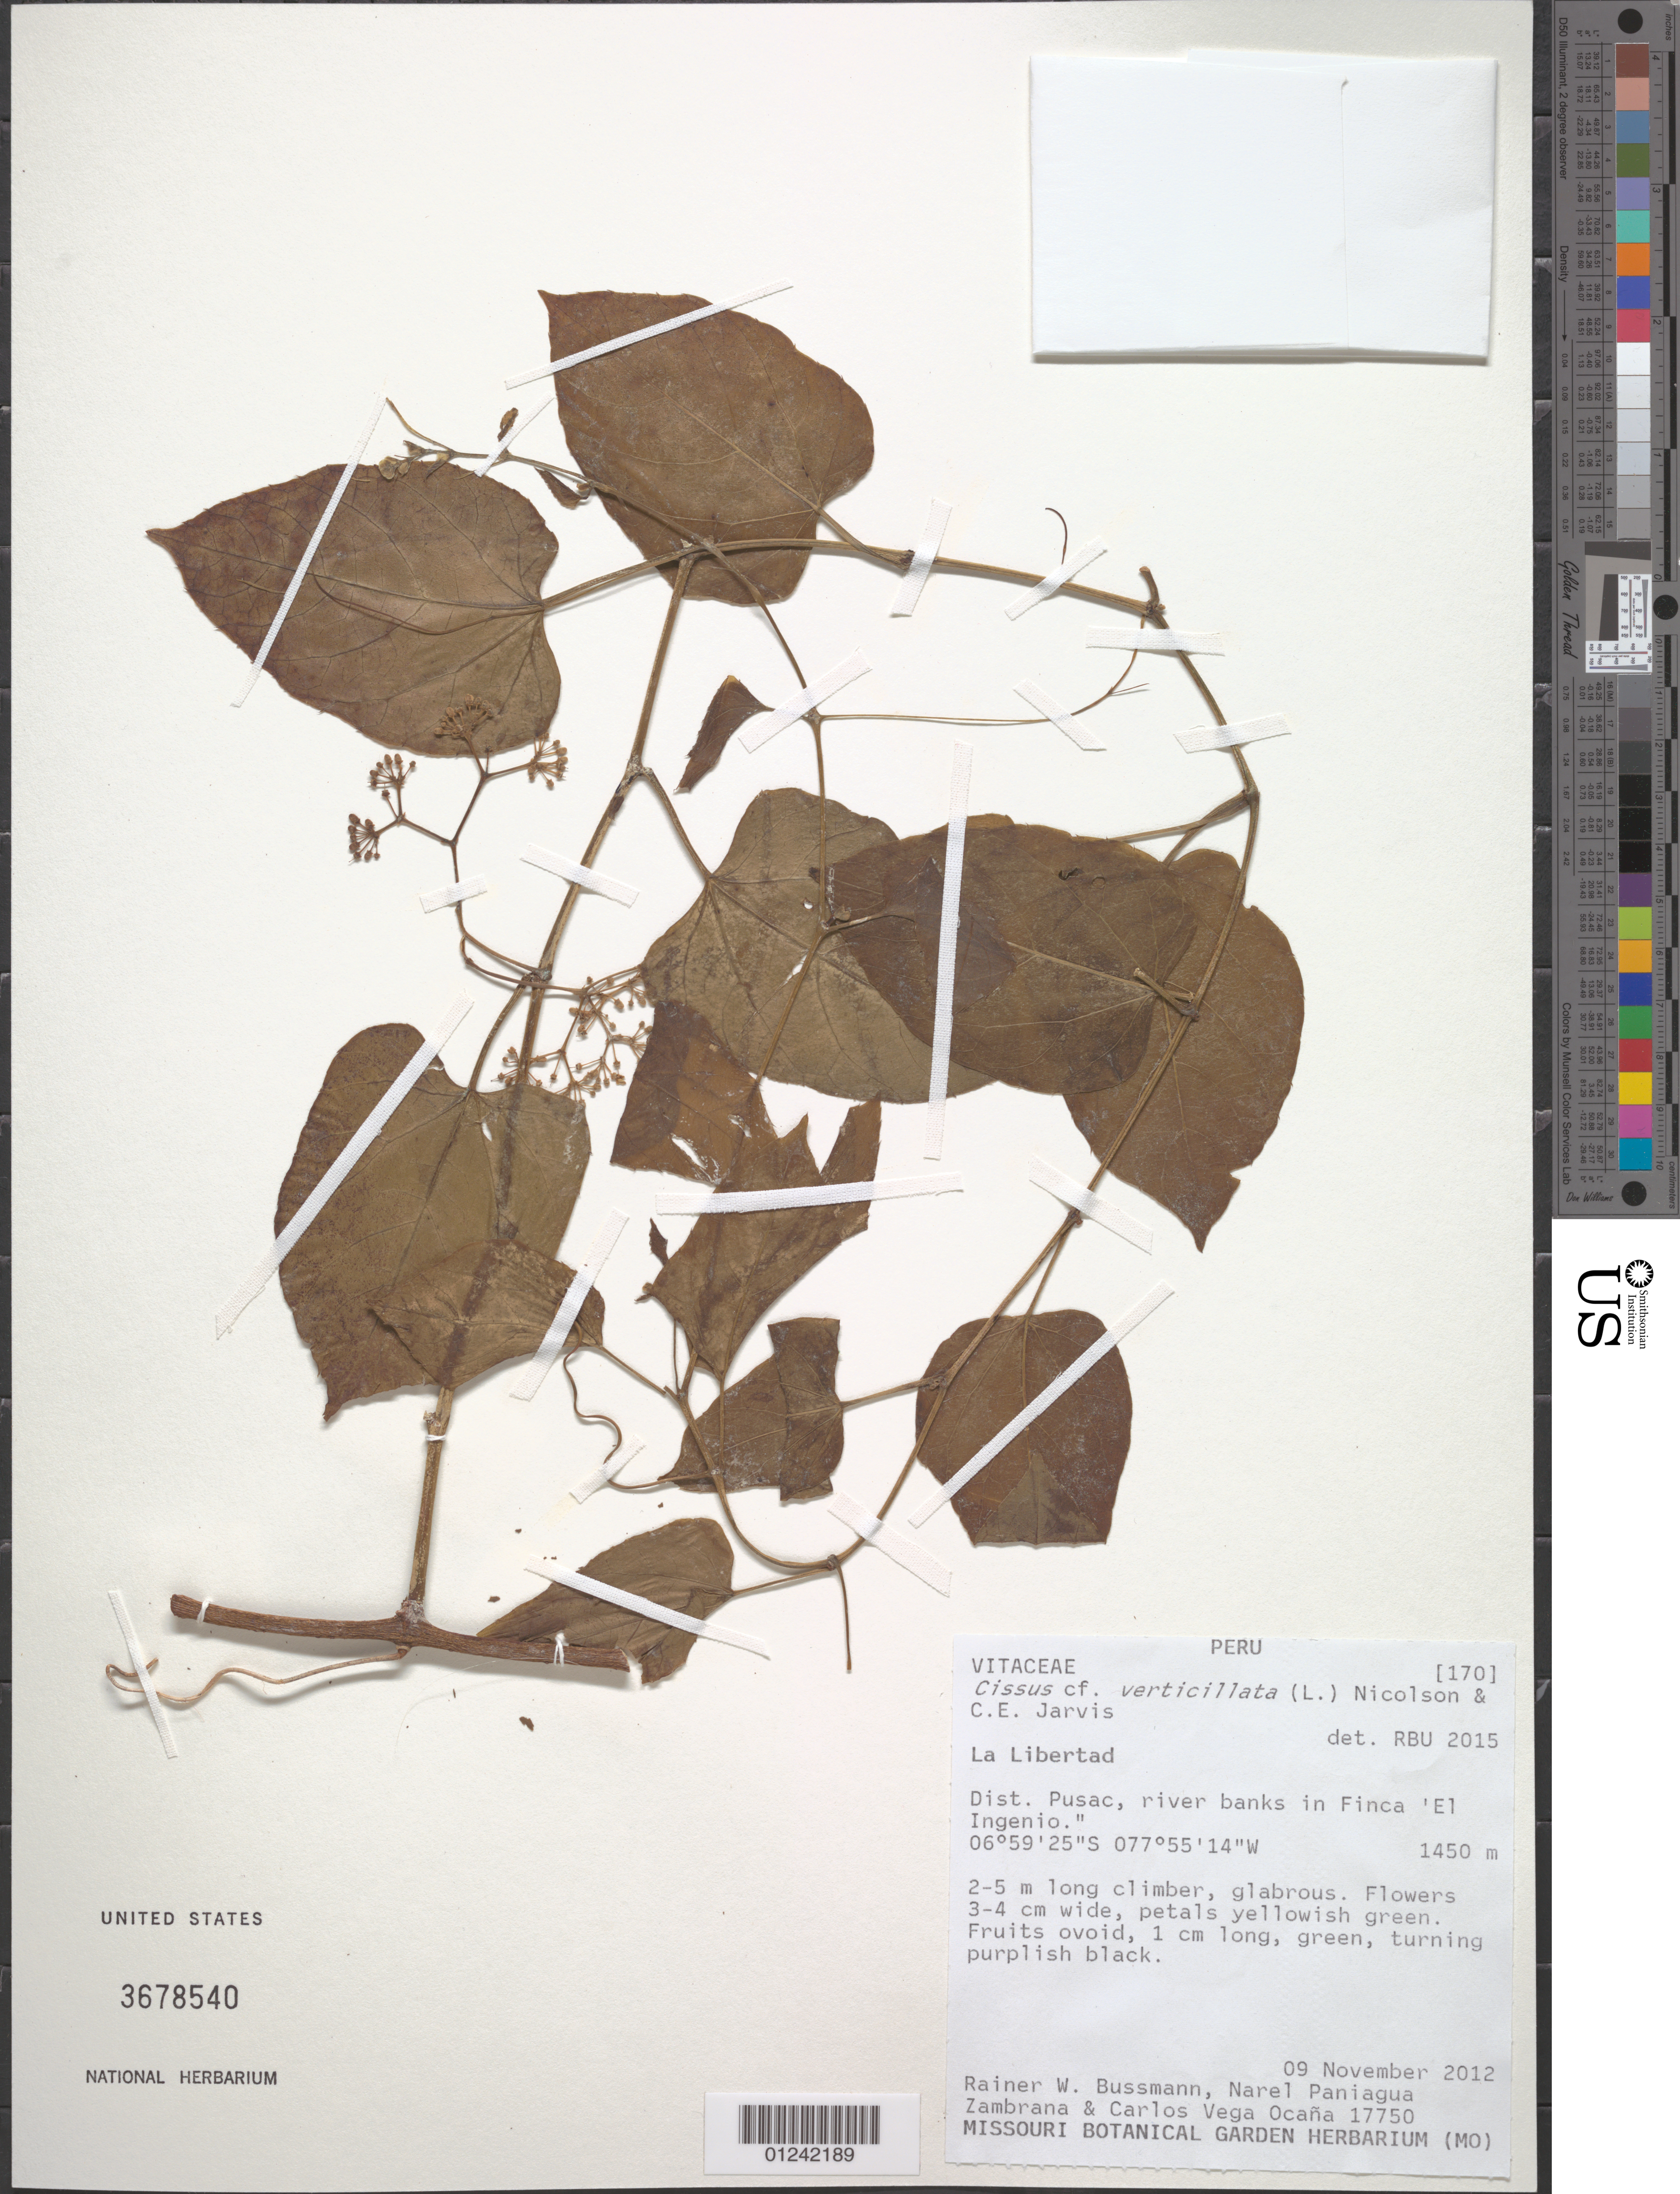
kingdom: Plantae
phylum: Tracheophyta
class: Magnoliopsida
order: Vitales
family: Vitaceae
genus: Cissus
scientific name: Cissus verticillata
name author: (L.) Nicolson & C.E. Jarvis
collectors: R. W. Bussmann et al.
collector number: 17750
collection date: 2012-11-09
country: Peru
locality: La Libertad region.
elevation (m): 1450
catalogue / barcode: US 3678540